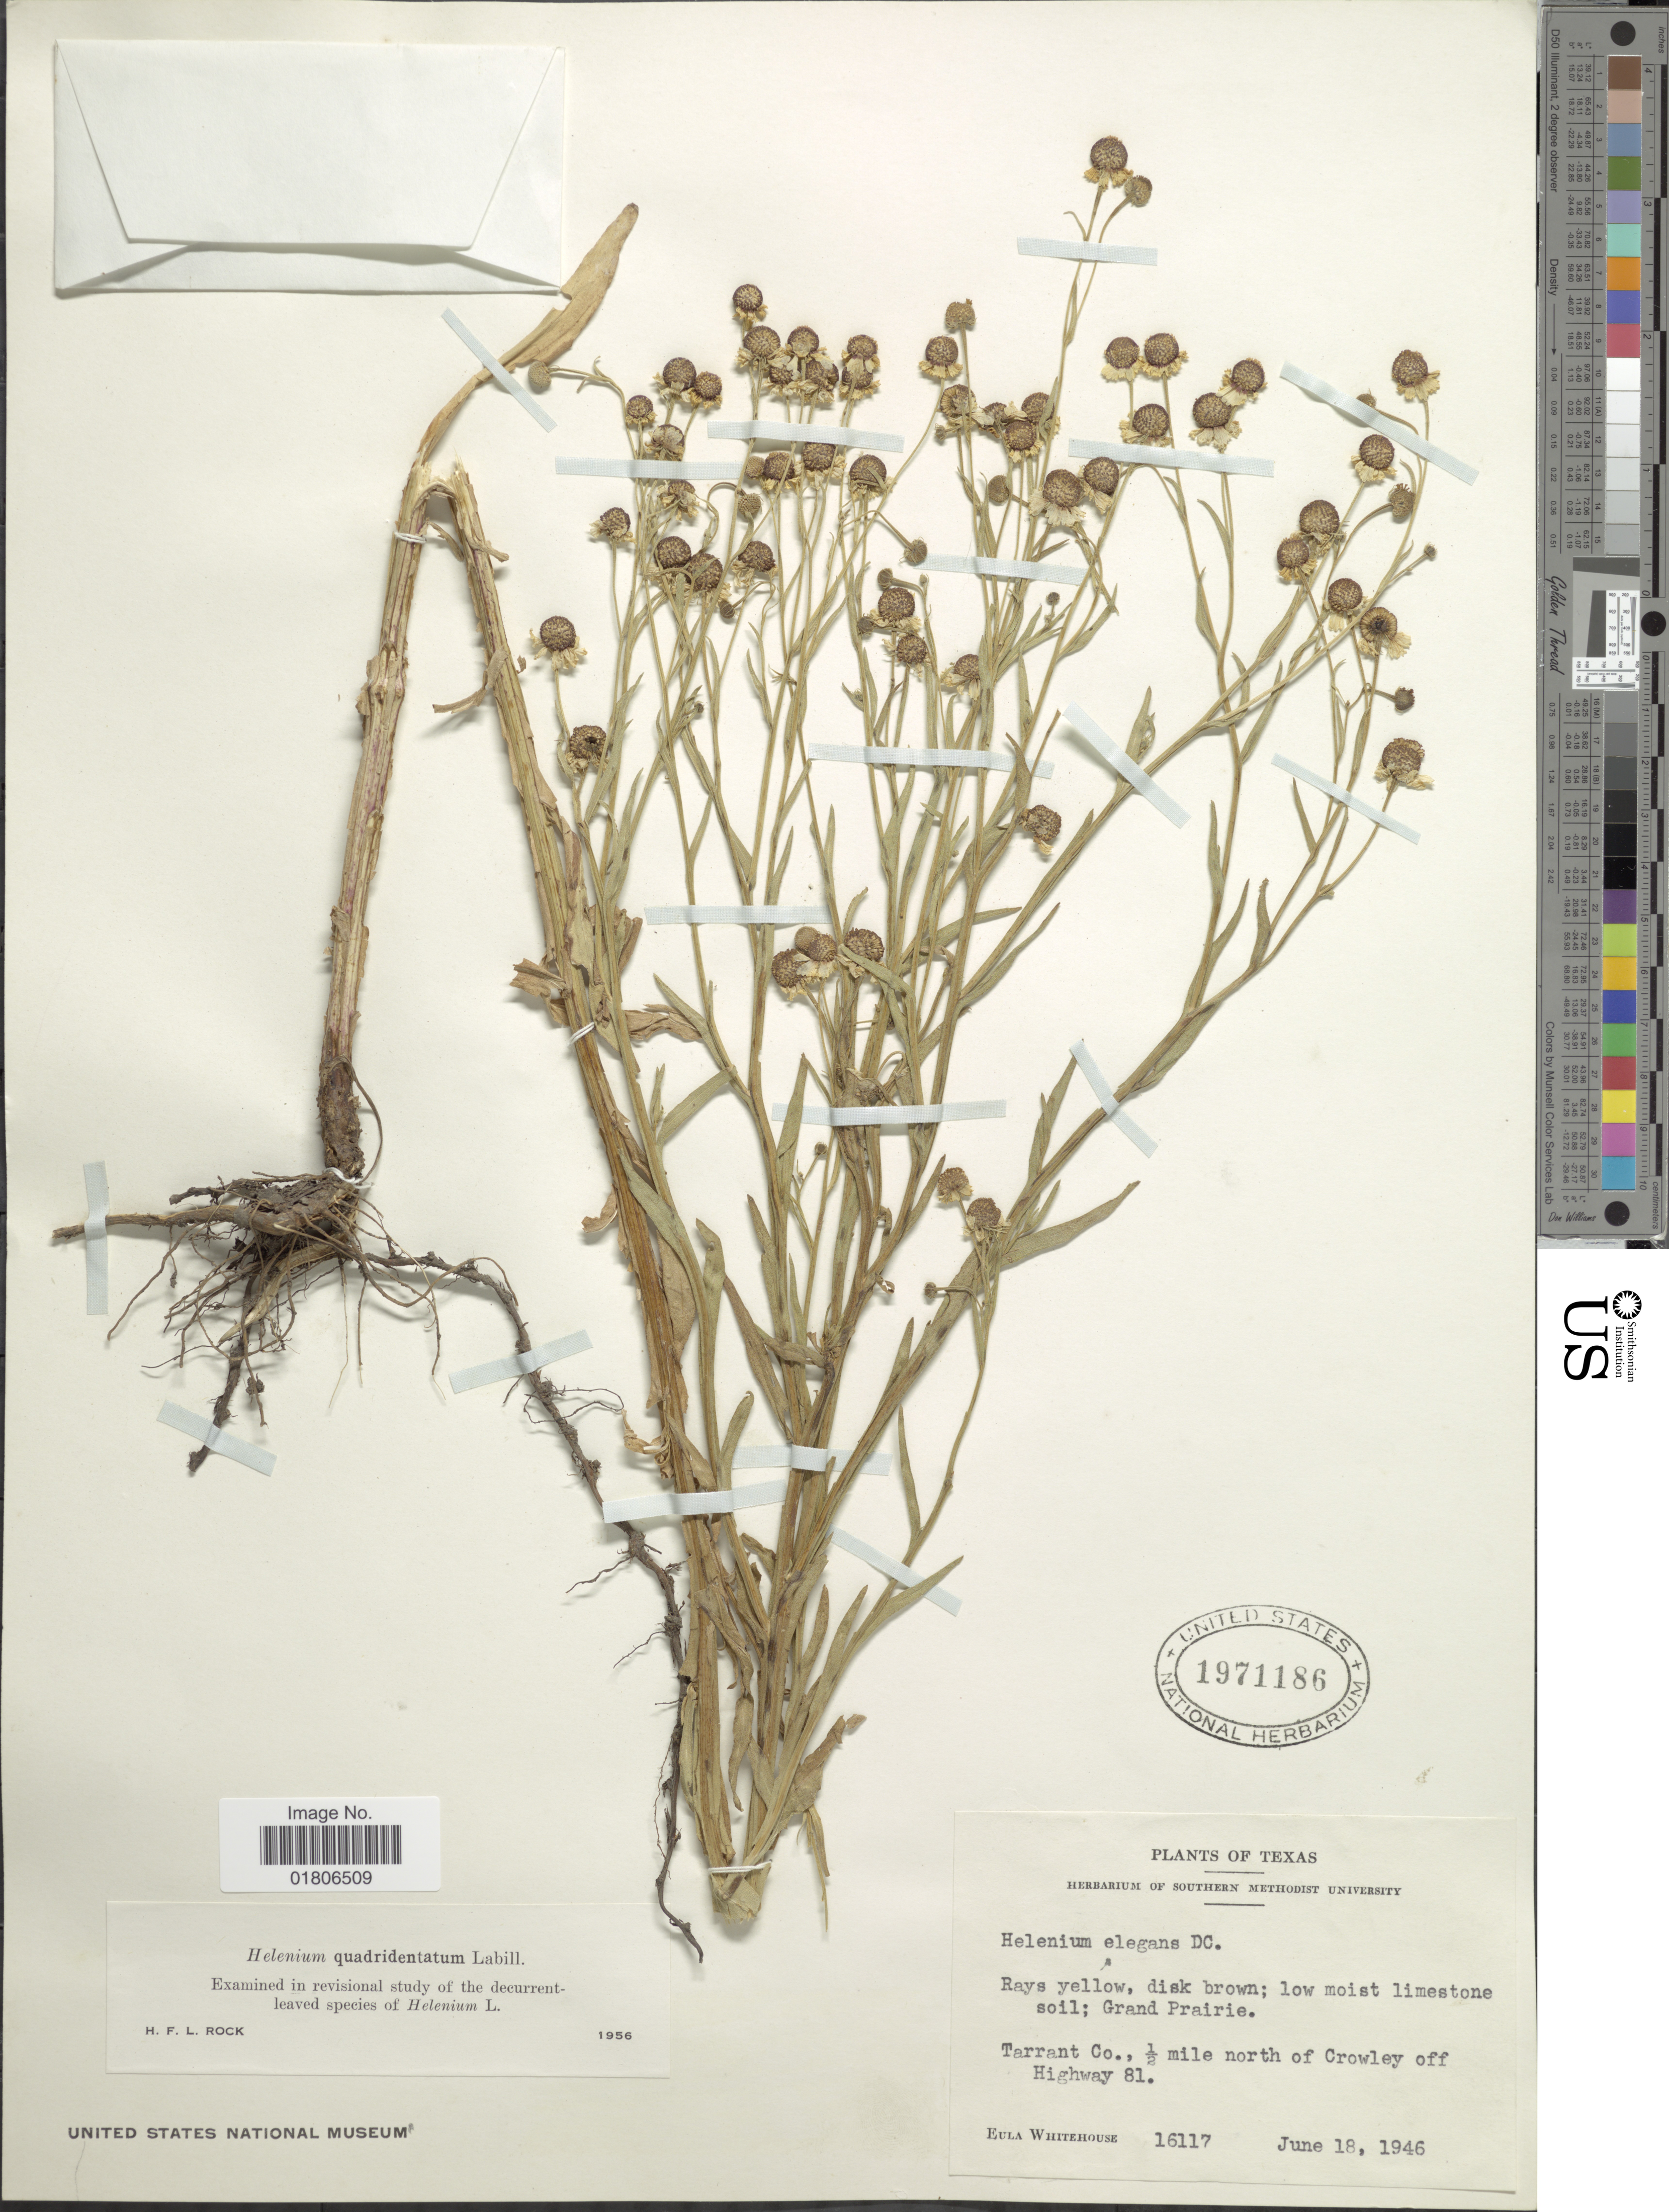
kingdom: Plantae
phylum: Tracheophyta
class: Magnoliopsida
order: Asterales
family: Asteraceae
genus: Helenium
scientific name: Helenium quadridentatum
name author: Labill.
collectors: E. Whitehouse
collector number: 16117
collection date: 1946-06-18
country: United States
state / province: Texas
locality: Tarrant Co., ½ mile north of Crowley off Highway 81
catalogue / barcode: US 1971186